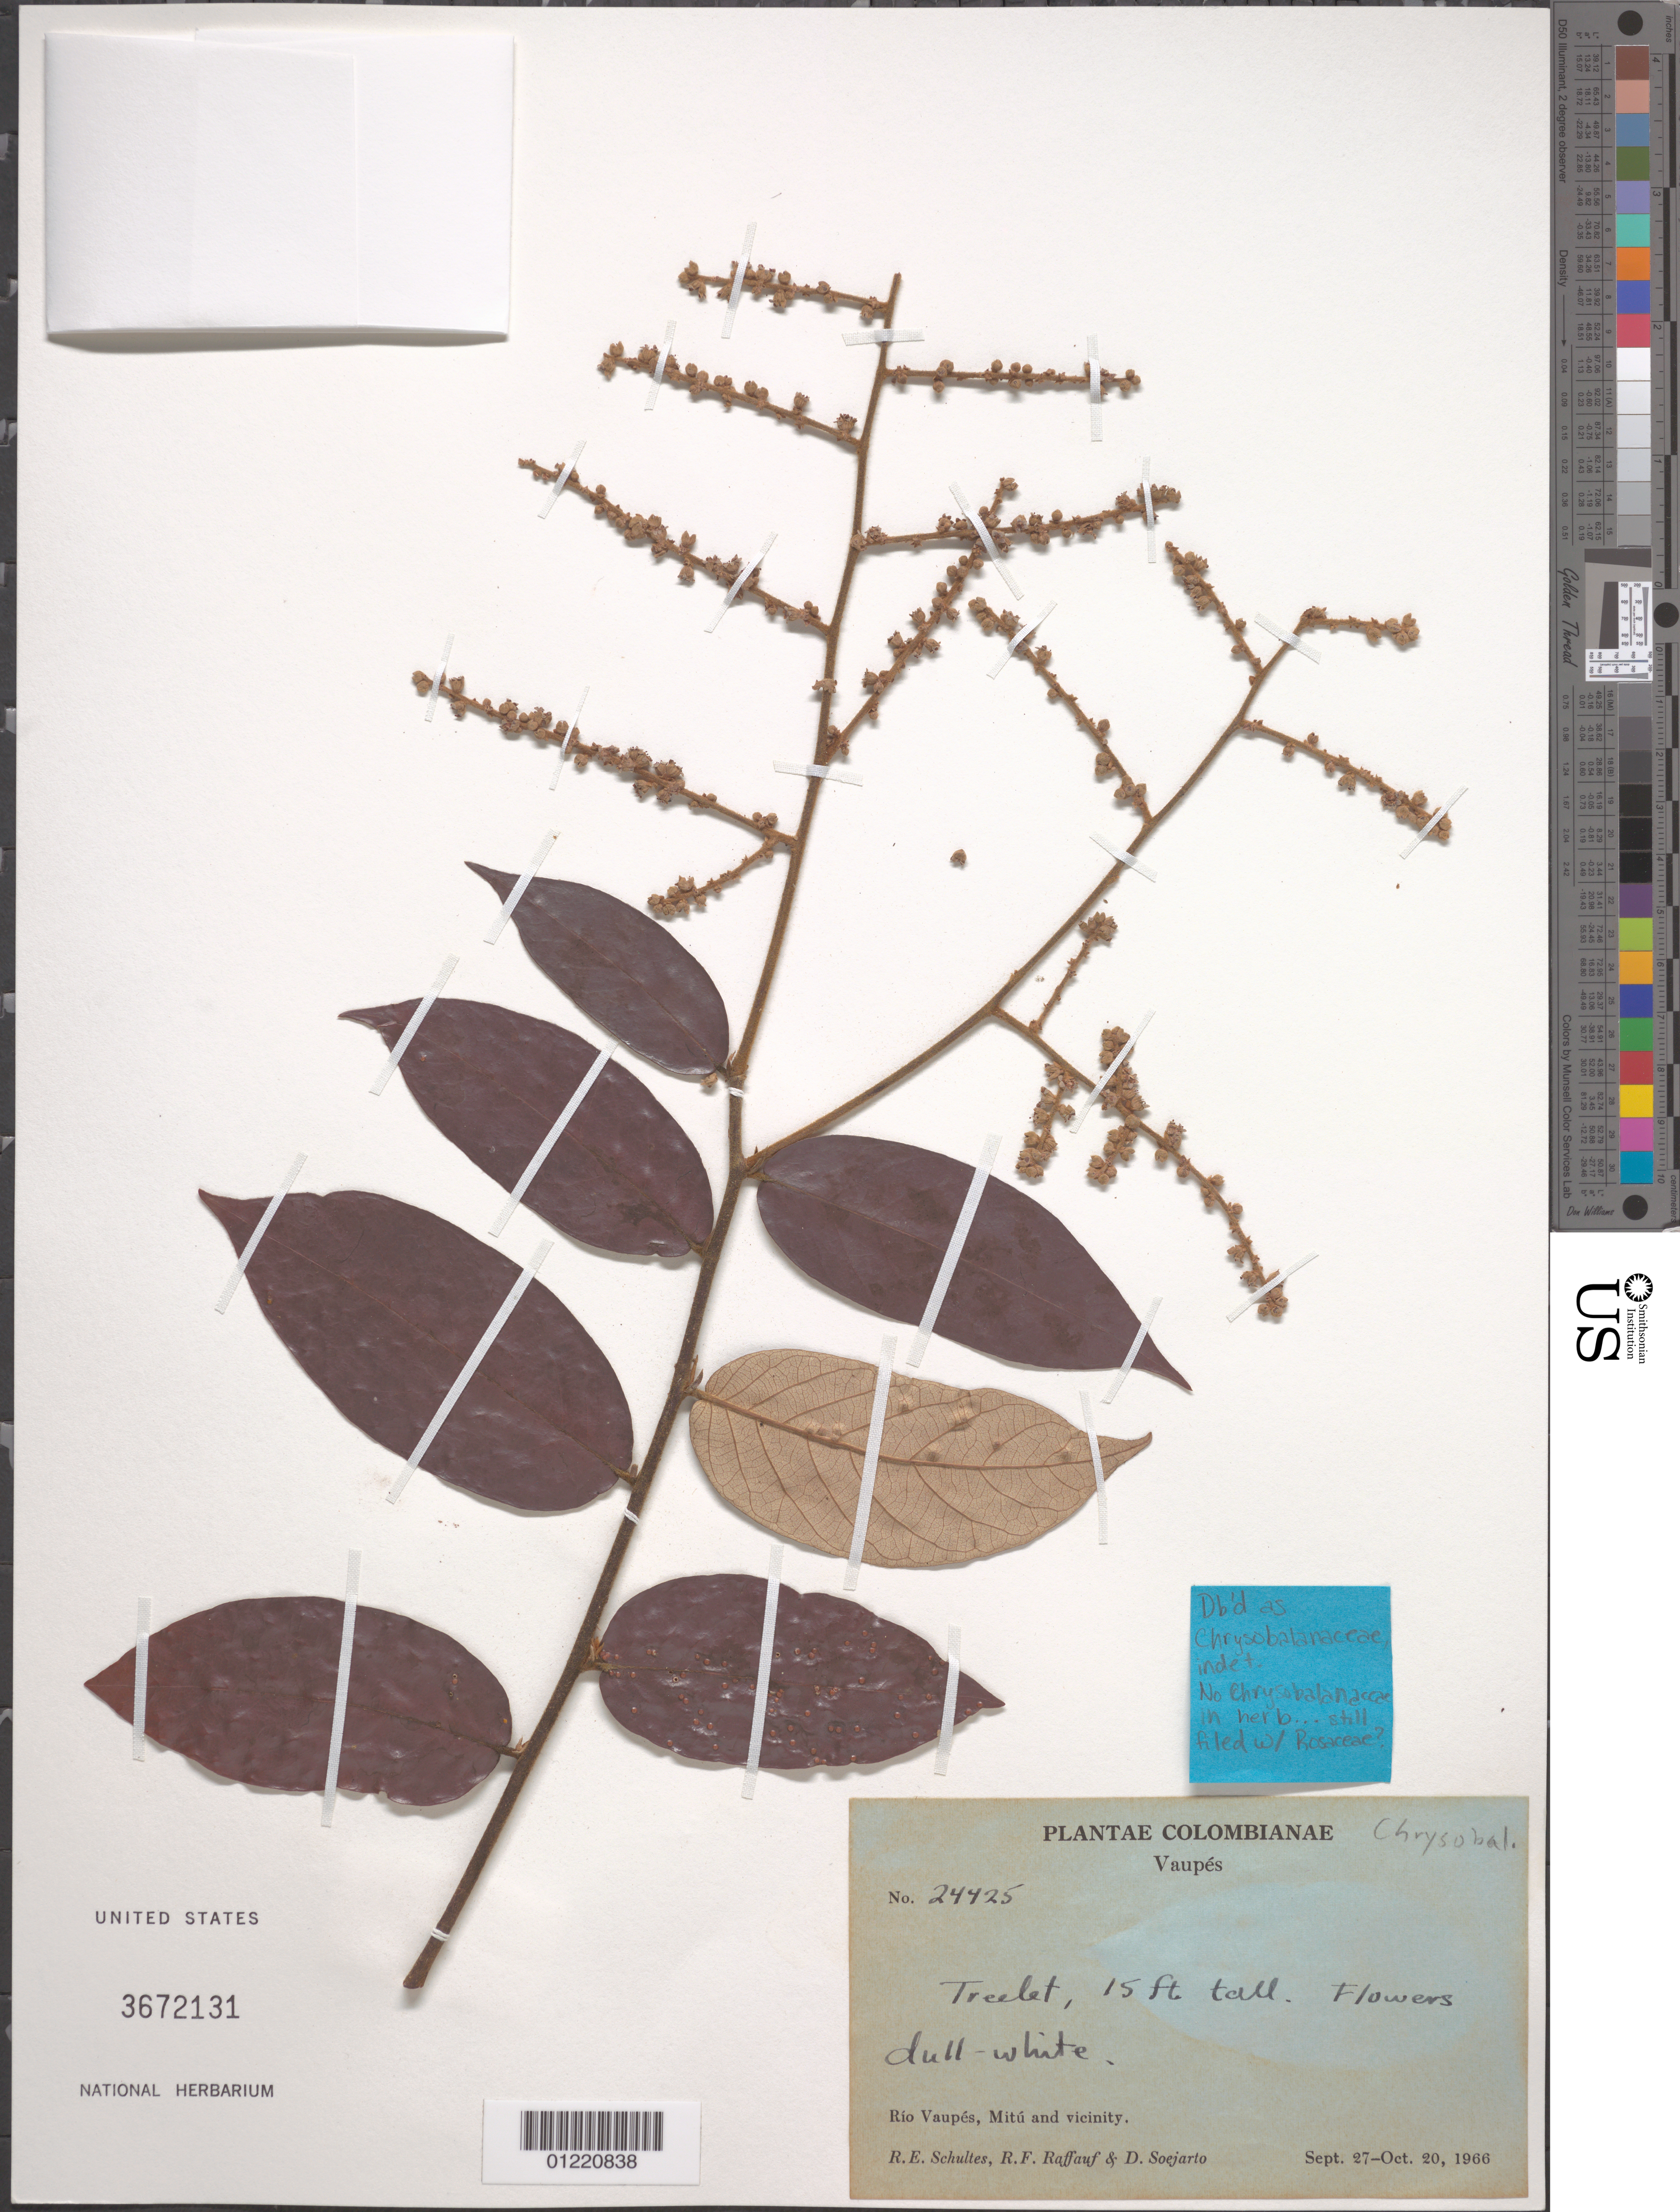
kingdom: Plantae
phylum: Tracheophyta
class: Magnoliopsida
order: Malpighiales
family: Chrysobalanaceae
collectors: R. E. Schultes, R. Raffauf & D. Soejarto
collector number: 24425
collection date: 1966-09-27/1966-10-20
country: Colombia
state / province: Vaupés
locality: Rio Vaupés, Mitú and vicinity.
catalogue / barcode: US 3672131